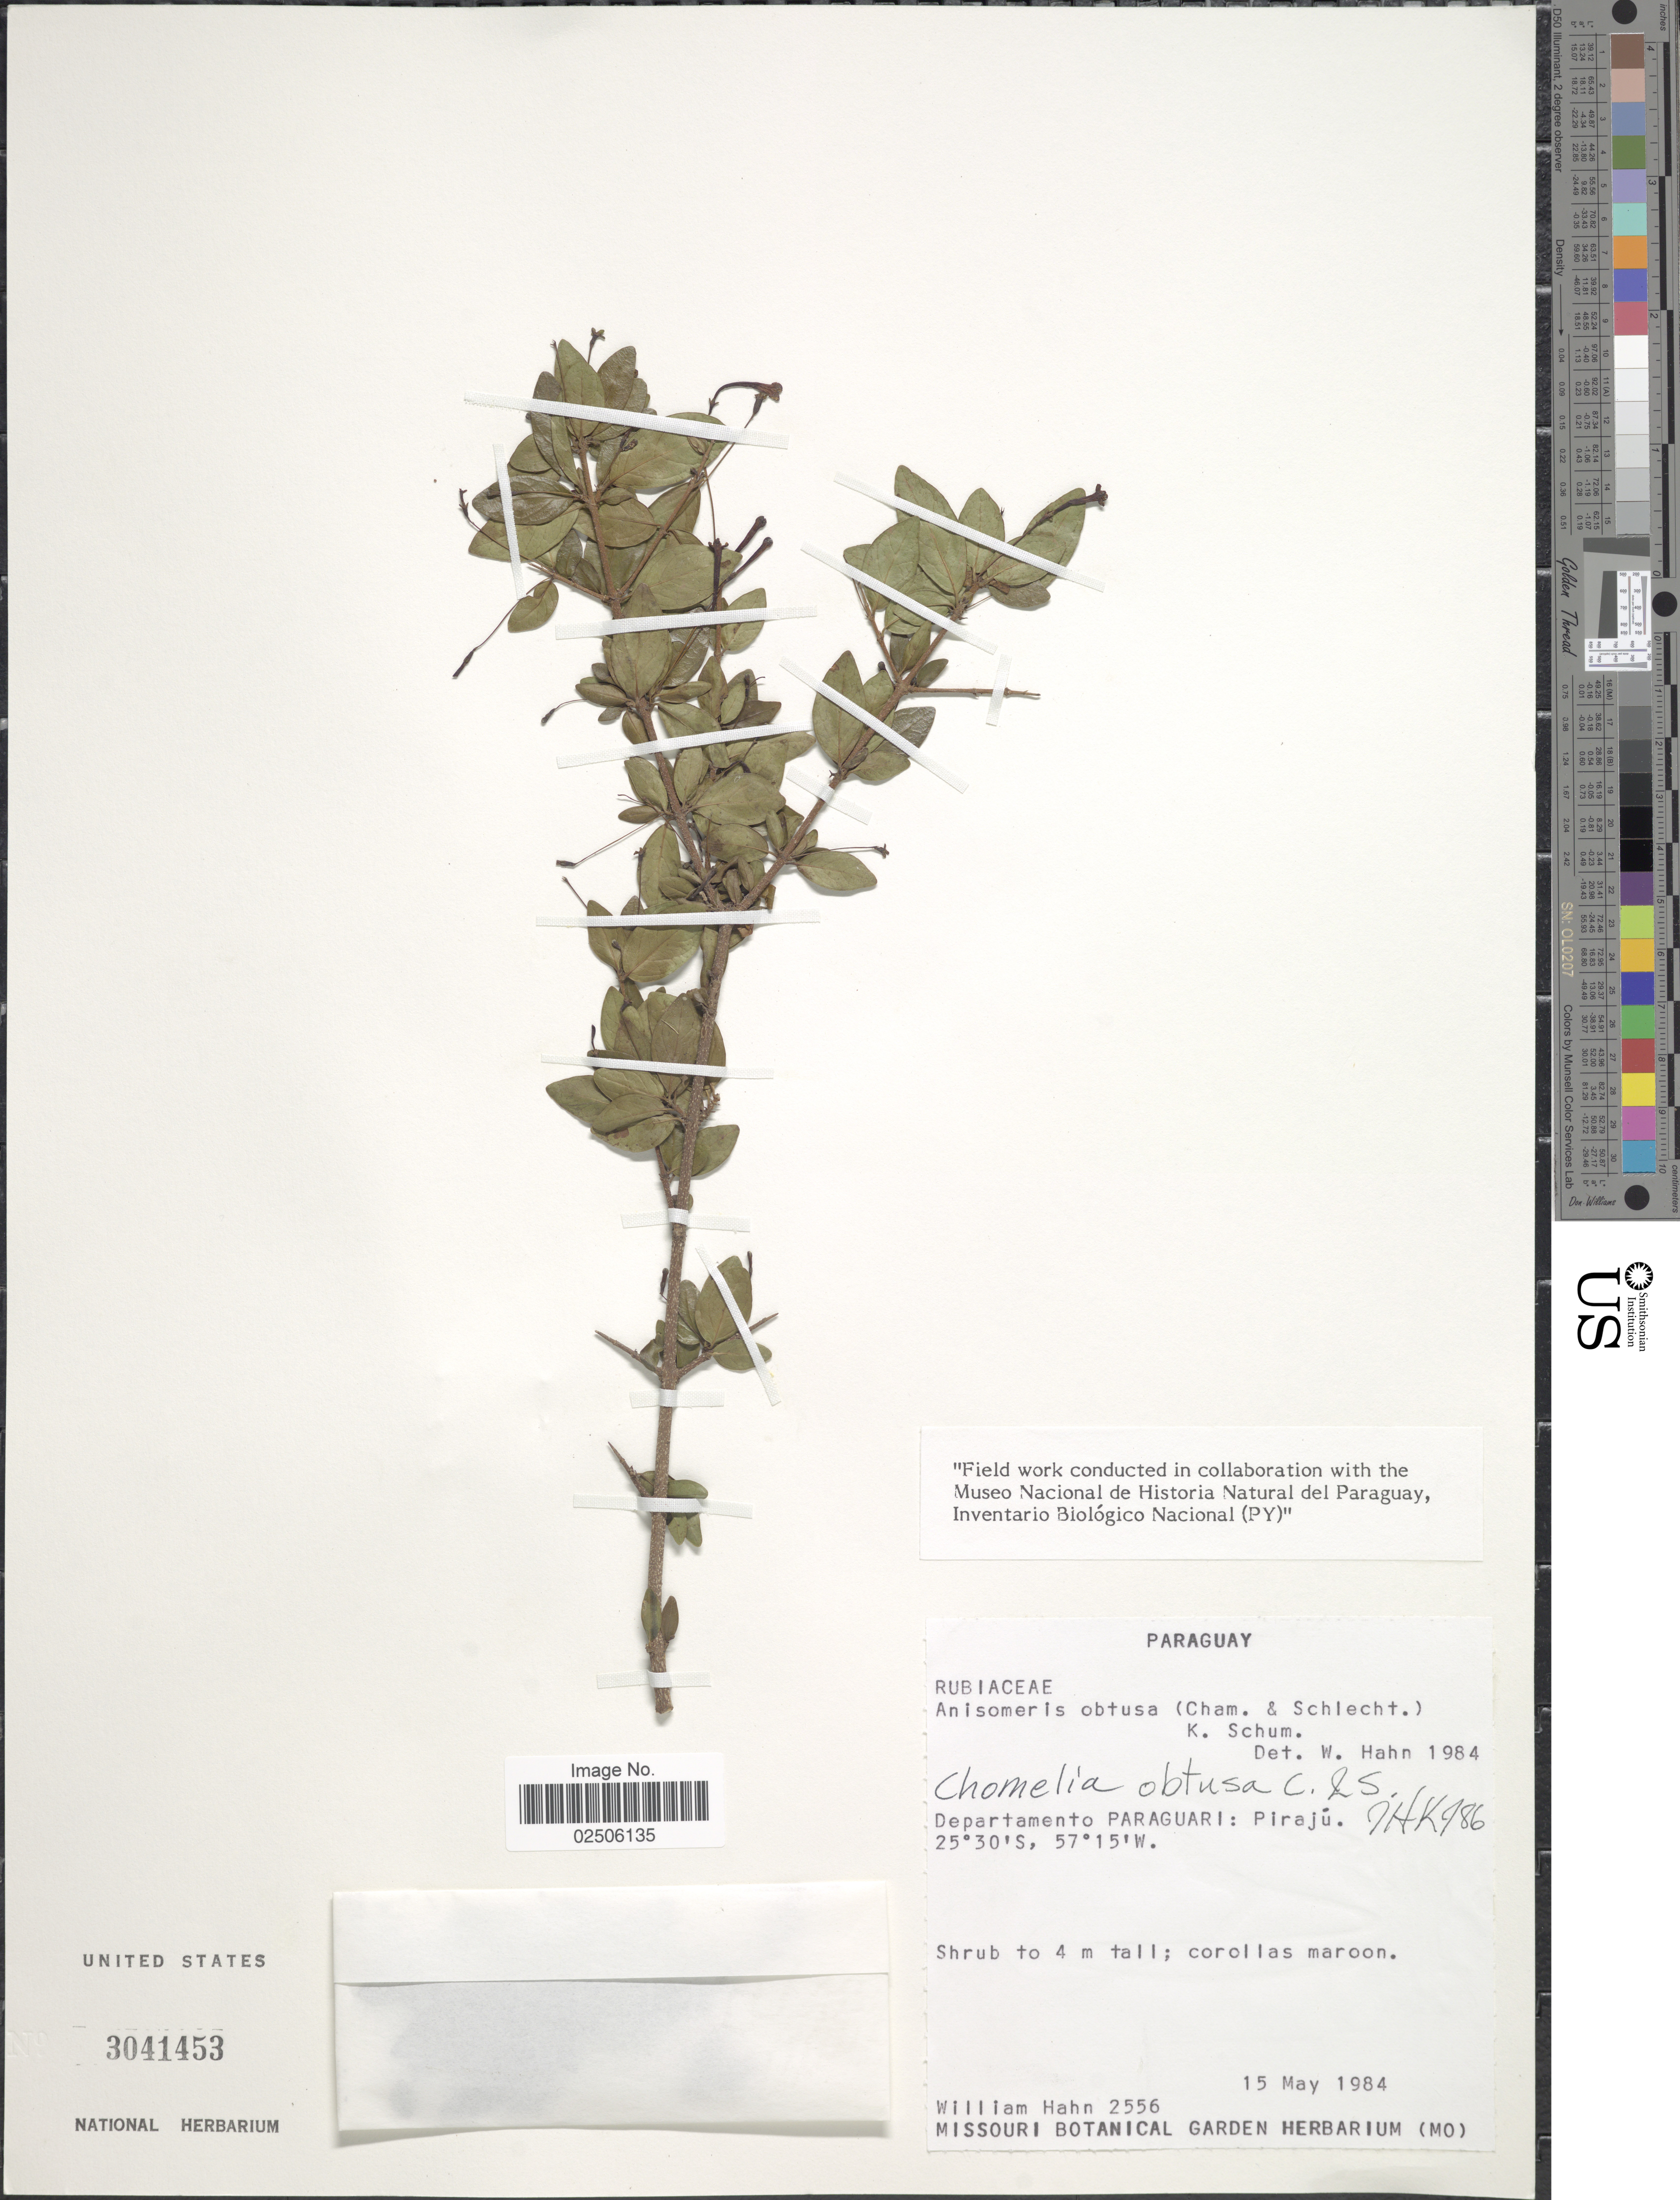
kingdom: Plantae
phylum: Tracheophyta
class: Magnoliopsida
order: Gentianales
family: Rubiaceae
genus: Chomelia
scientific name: Chomelia obtusa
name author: Cham. & Schltdl.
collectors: W. Hahn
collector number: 2556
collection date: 1984-05-15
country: Paraguay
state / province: Paraguari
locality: Piraju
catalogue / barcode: US 3041453